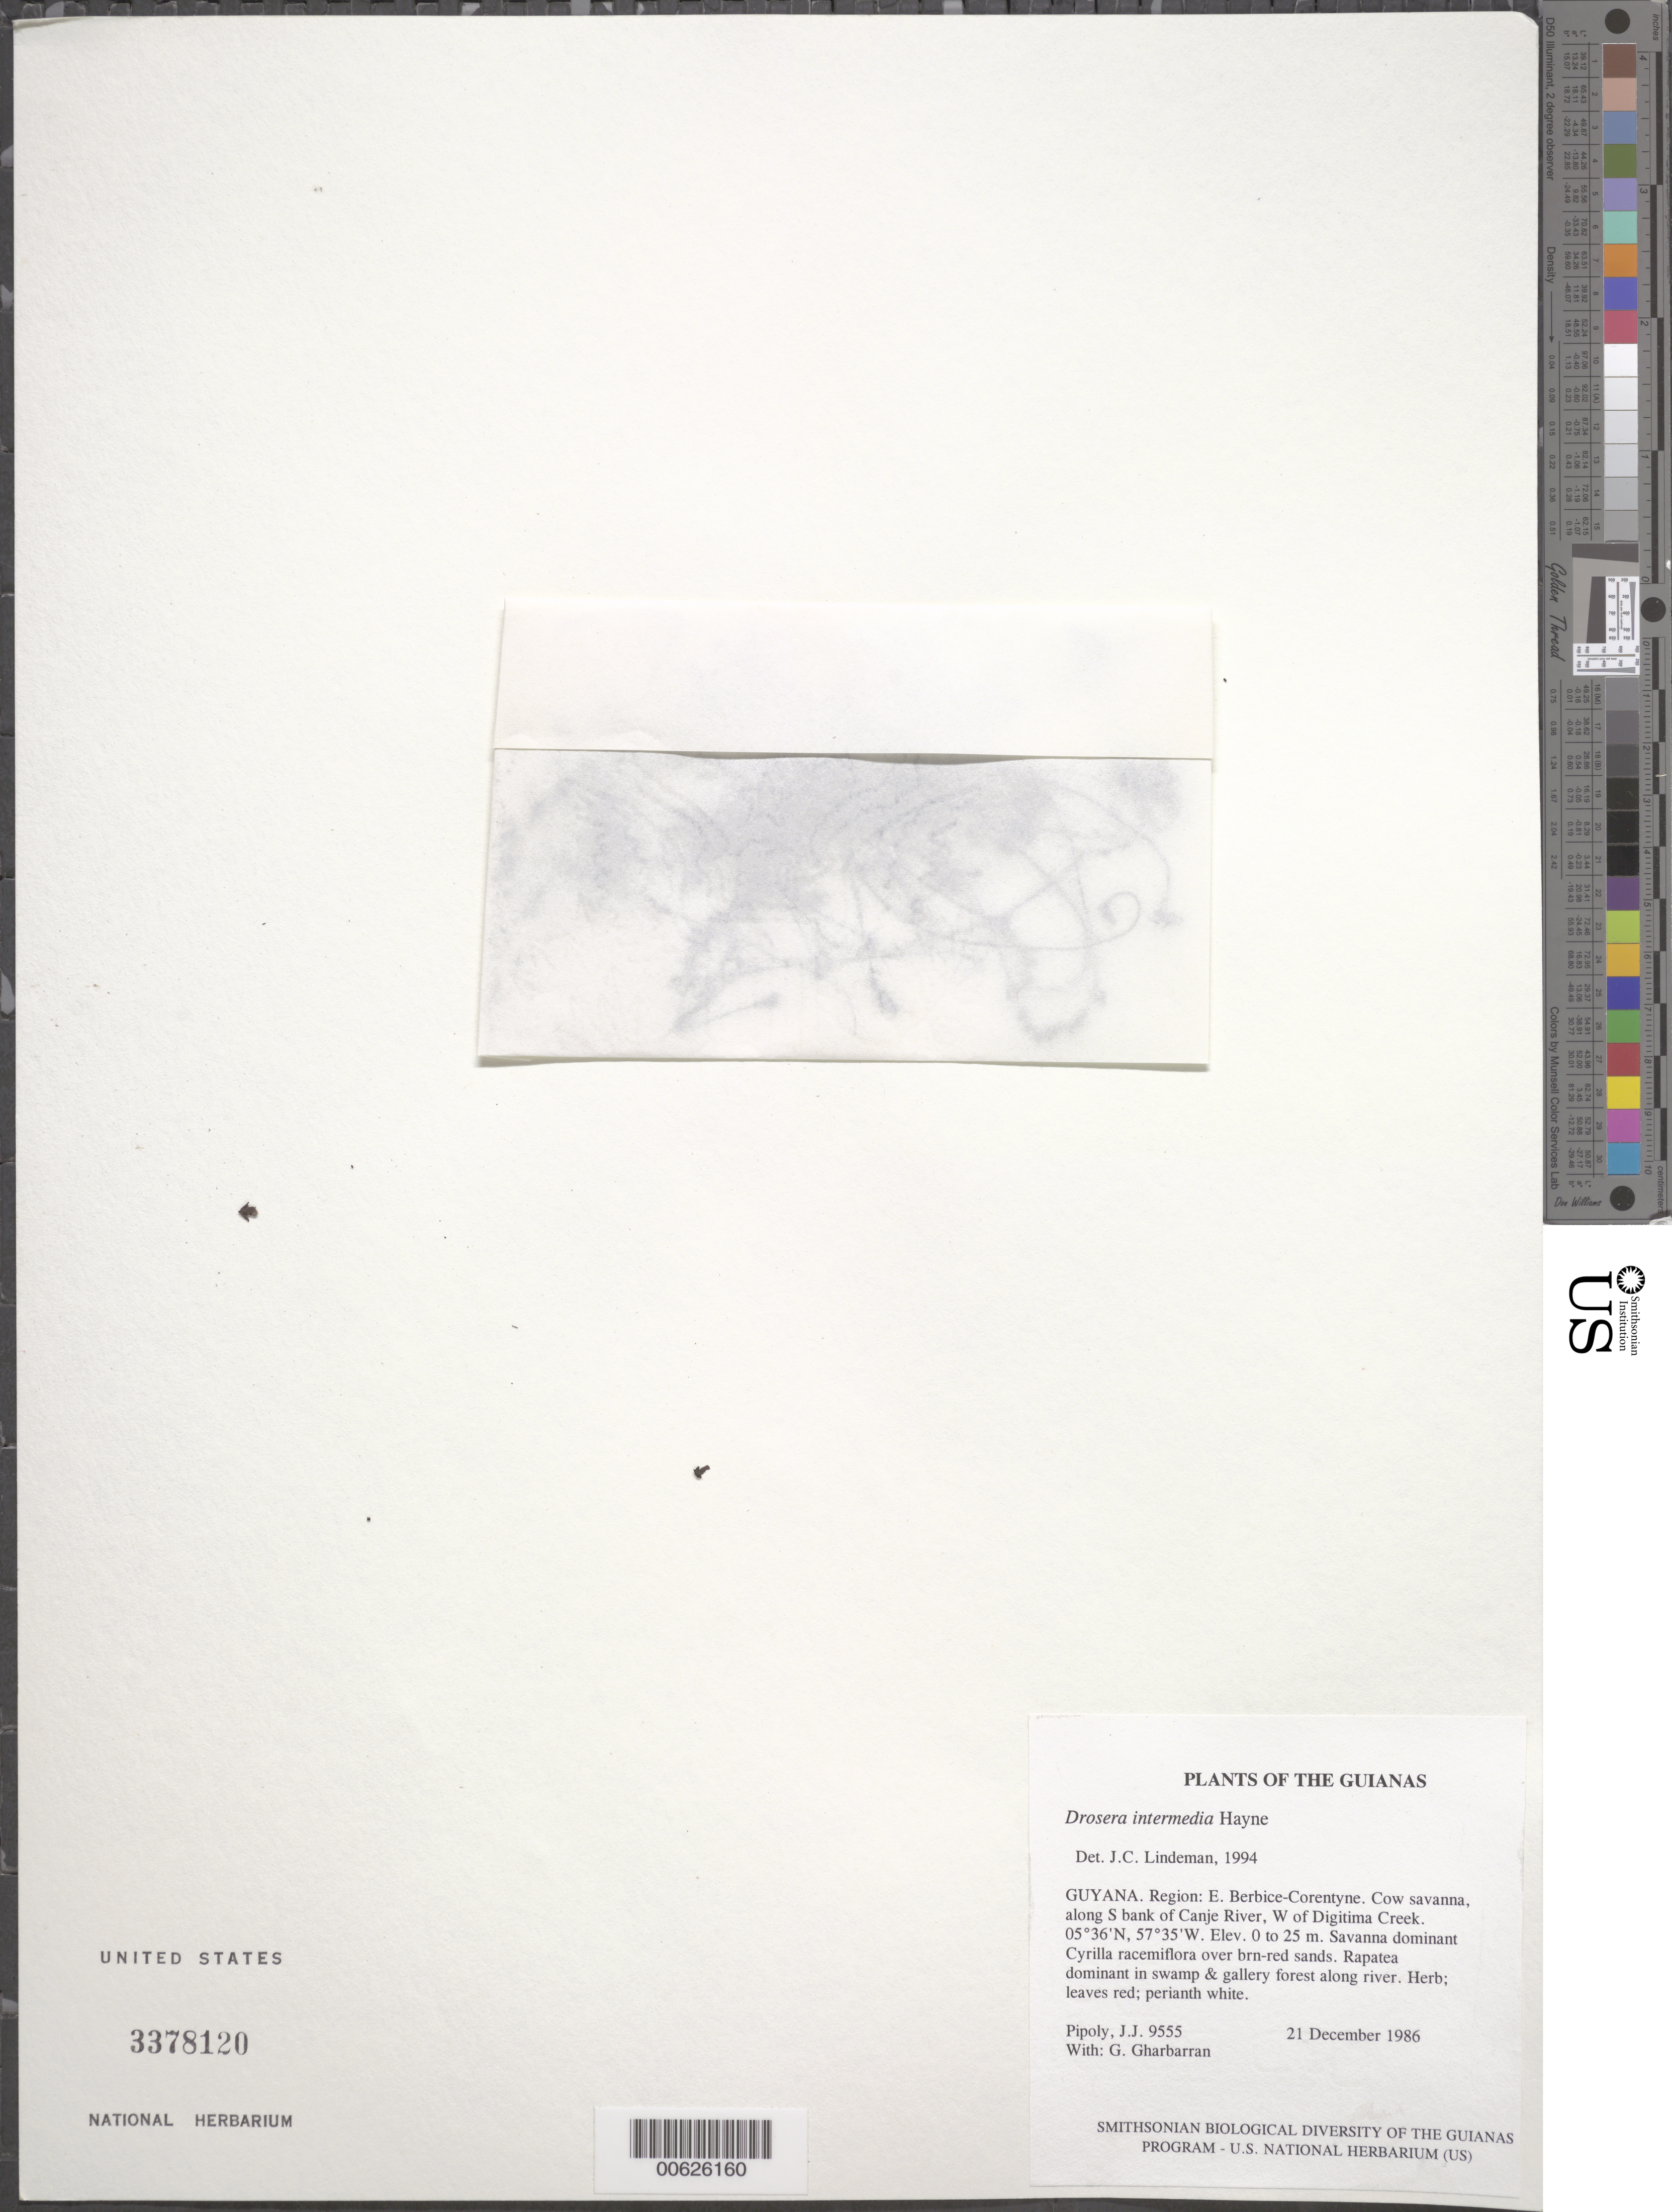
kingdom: Plantae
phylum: Tracheophyta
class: Magnoliopsida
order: Caryophyllales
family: Droseraceae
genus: Drosera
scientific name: Drosera intermedia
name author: Hayne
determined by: Lindeman, J. C.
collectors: J. J. Pipoly & G. Gharbarran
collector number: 9555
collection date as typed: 21 December 1986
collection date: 1986-12-21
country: Guyana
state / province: E. Berbice-Corentyne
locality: Cow savanna, along S bank of Canje River, W of Digitima Creek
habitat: Savanna dominant Cyrilla racemiflora over brn-red sands. Rapatea dominant in swamp & gallery forest along river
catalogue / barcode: US 3378120